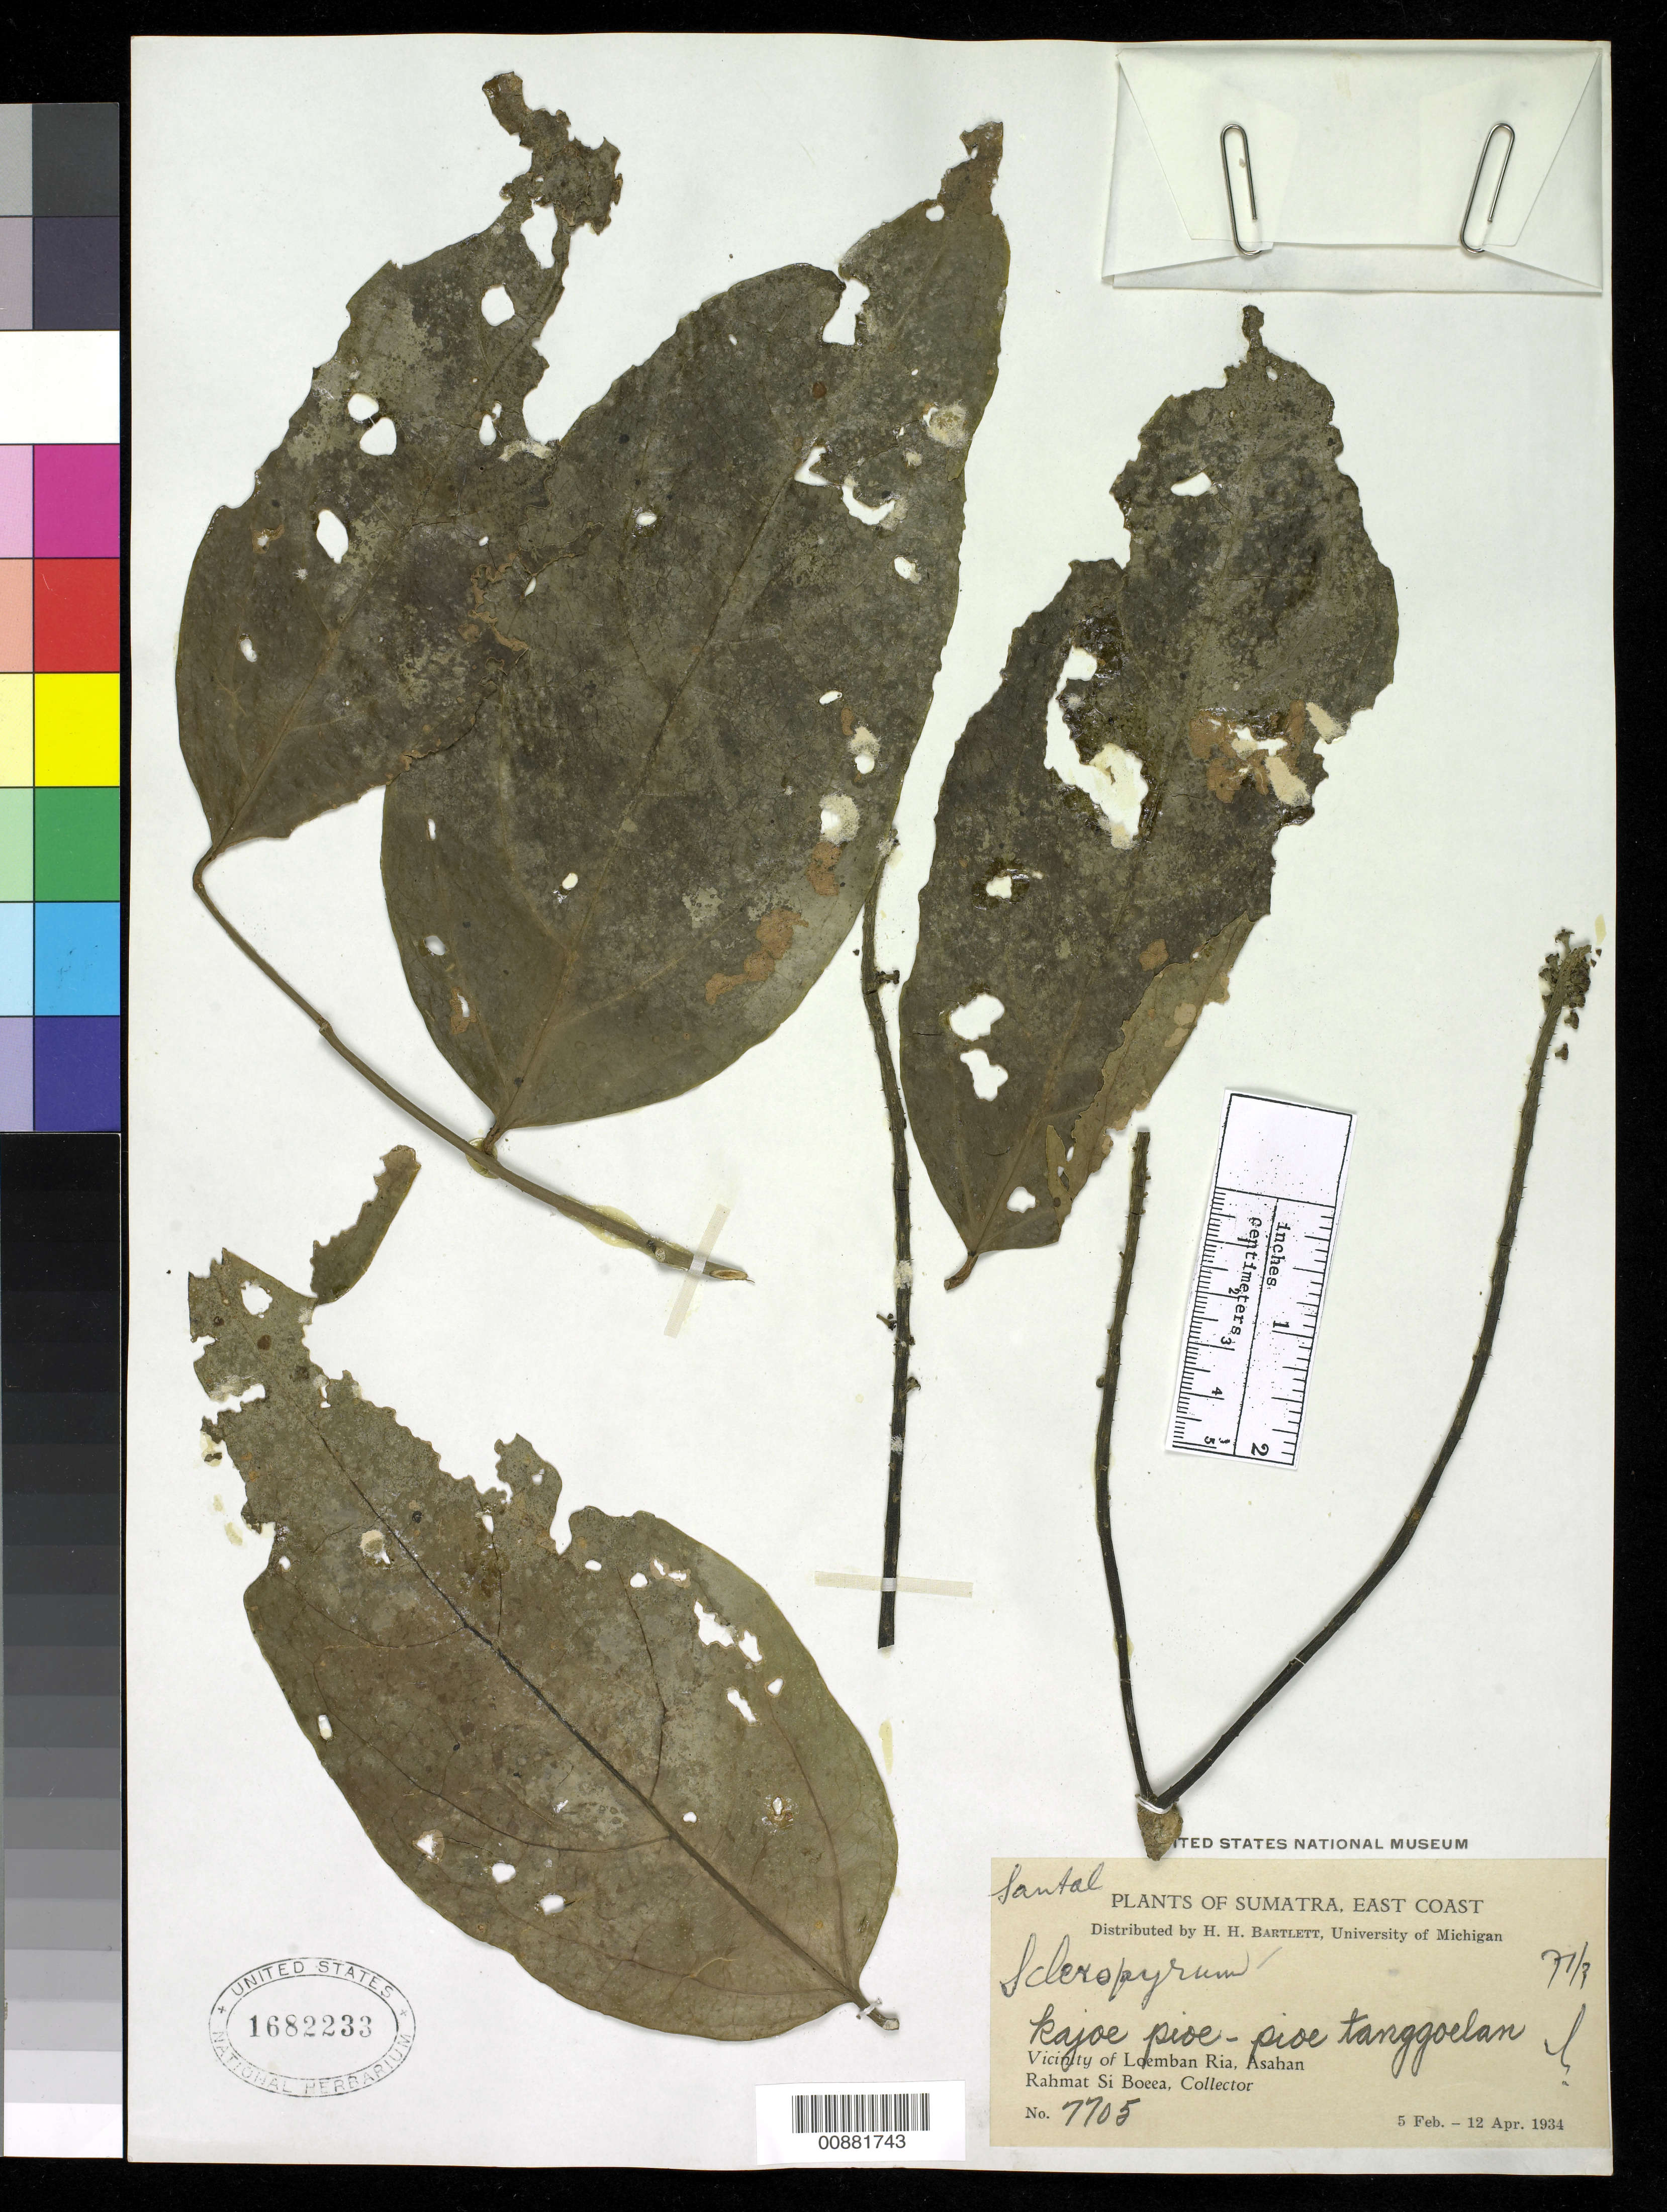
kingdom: Plantae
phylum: Tracheophyta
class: Magnoliopsida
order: Santalales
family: Cervantesiaceae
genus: Scleropyrum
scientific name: Scleropyrum sp.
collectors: Rahmat Si Boeea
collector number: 7705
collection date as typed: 05 Feb 1934 to 12 Apr 1934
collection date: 1934-02-05/1934-04-12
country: Indonesia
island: Sumatra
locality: E Coast, vicinity of Loemban Ria, Asahan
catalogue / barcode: US 1682233